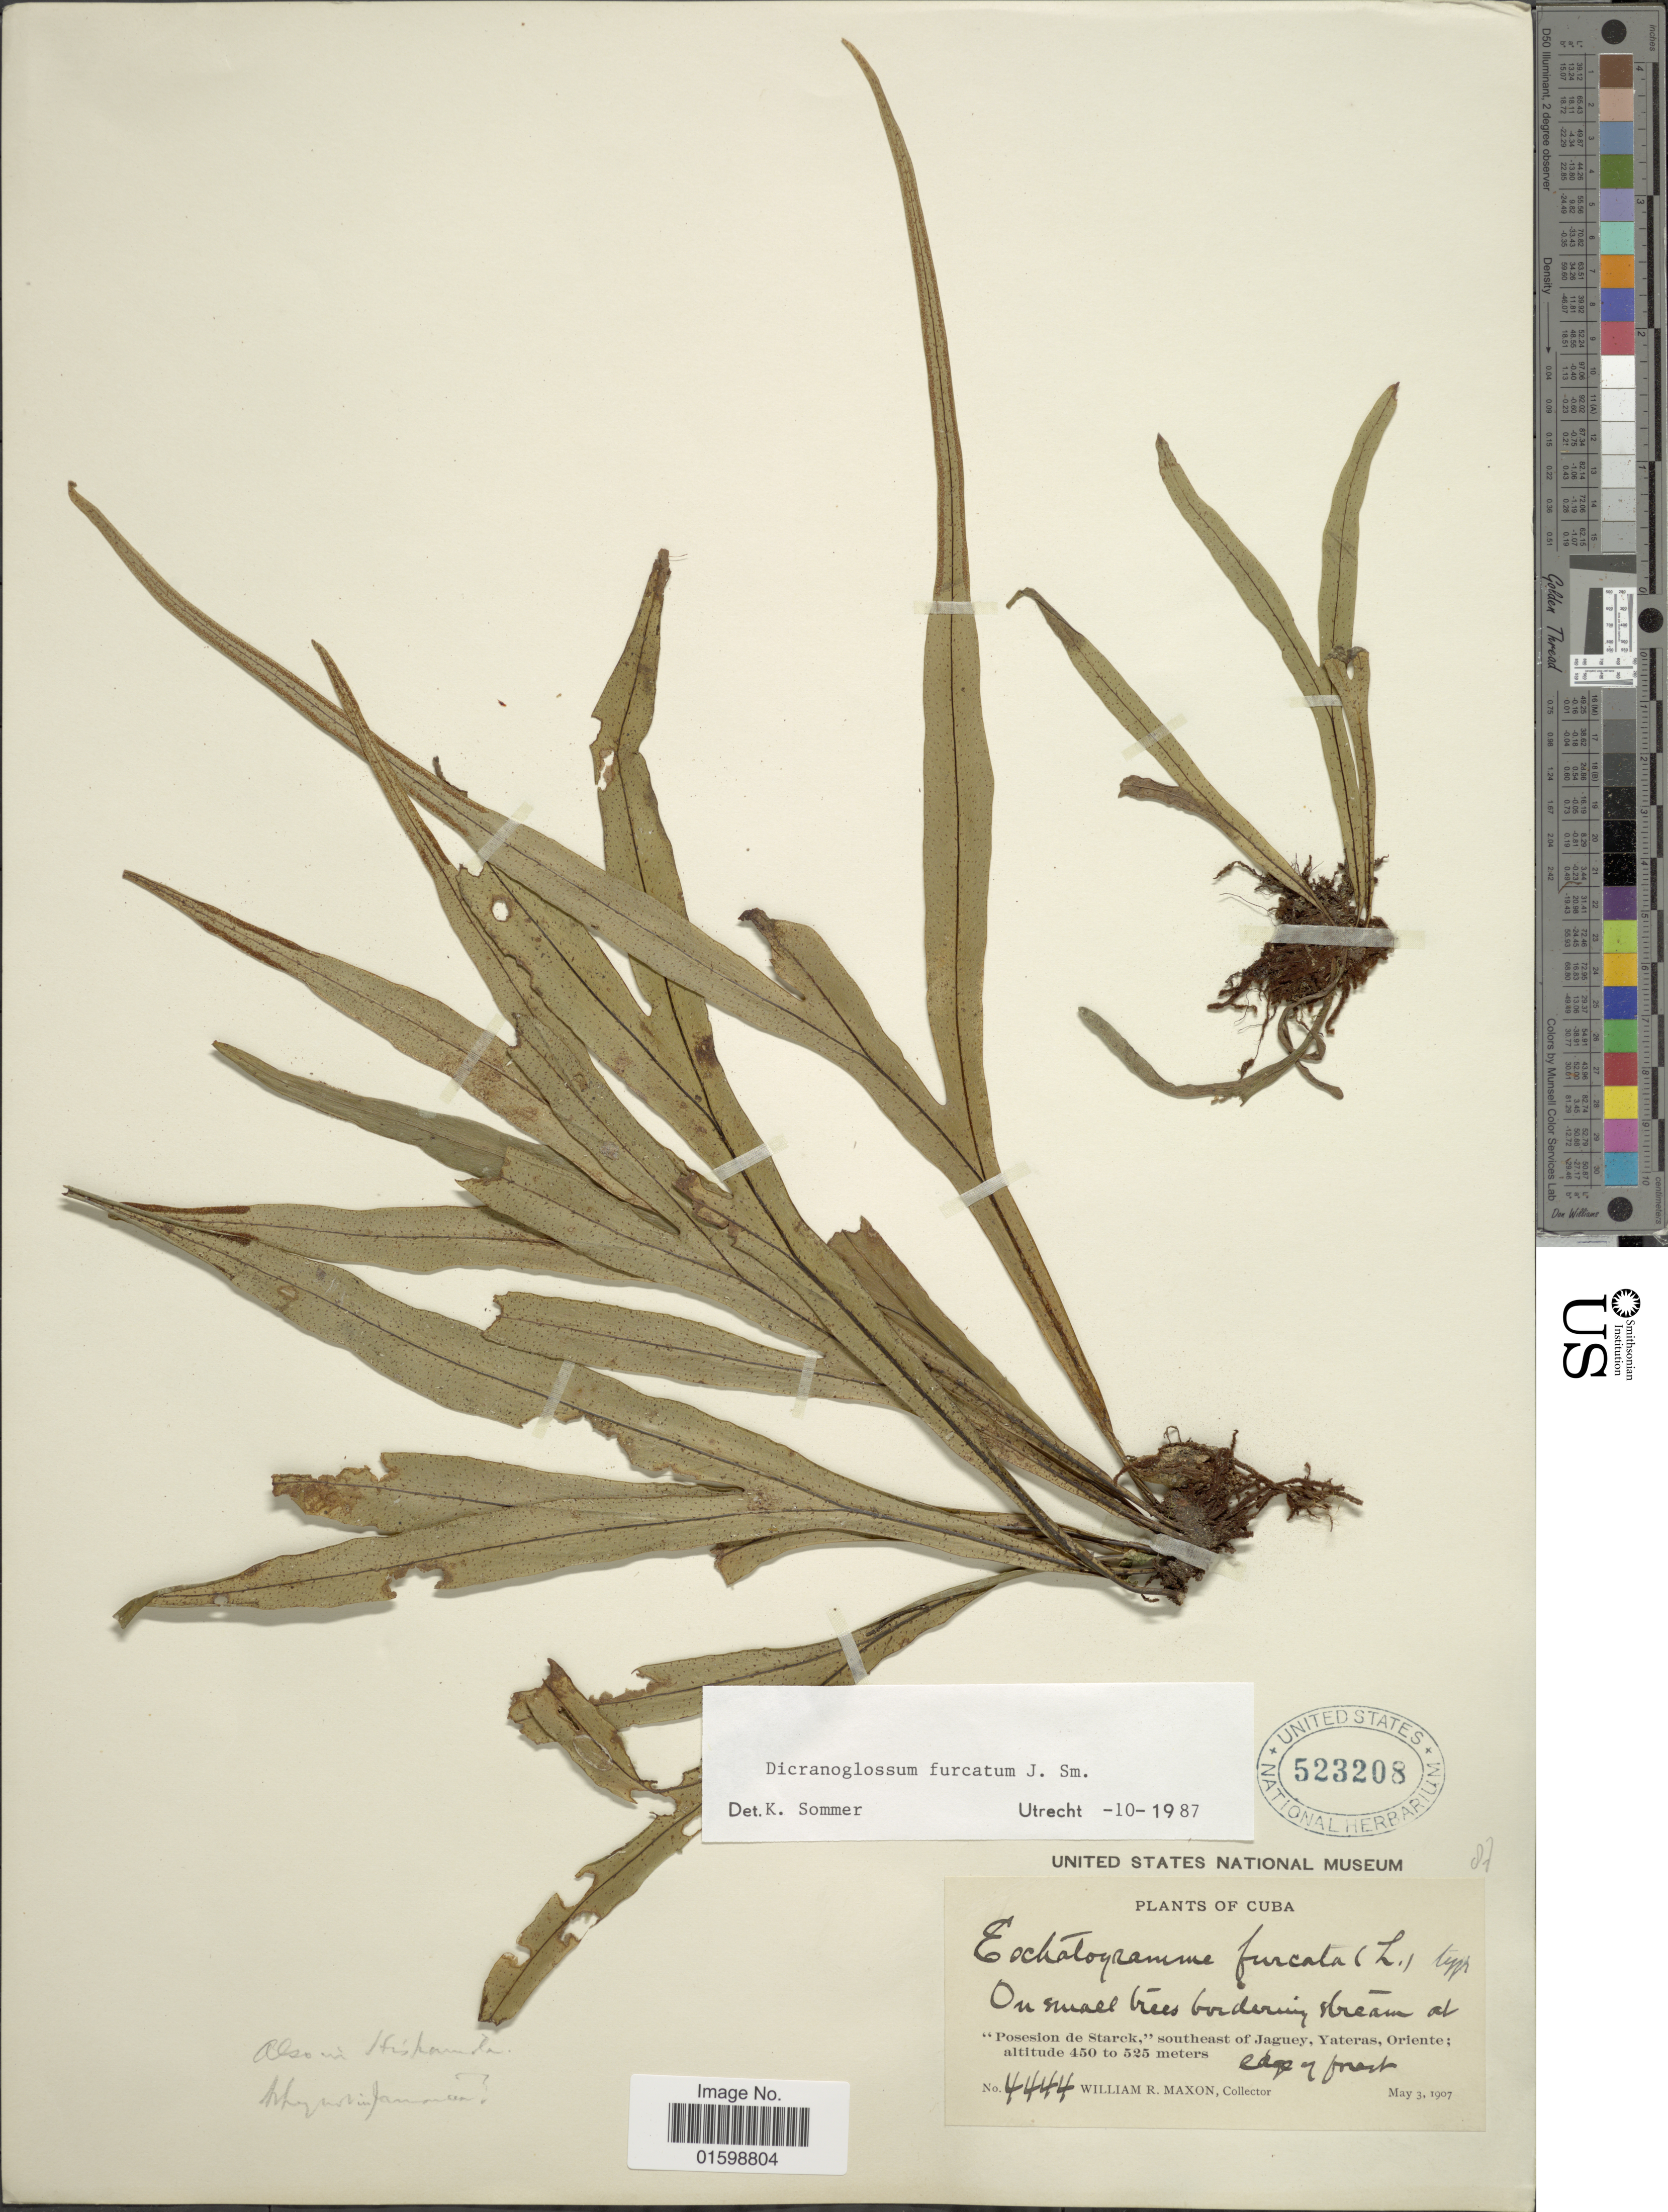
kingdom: Plantae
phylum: Tracheophyta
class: Polypodiopsida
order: Polypodiales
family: Polypodiaceae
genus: Pleopeltis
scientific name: Pleopeltis furcata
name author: (L.) A.R. Sm.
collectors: W. R. Maxon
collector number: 4444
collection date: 1907-05-03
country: Cuba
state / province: Oriente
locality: On small trees bordering streeam at edge of forest, "Posesion de Starck", southeast of Jagüey, Yatéras.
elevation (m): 450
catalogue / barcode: US 523208